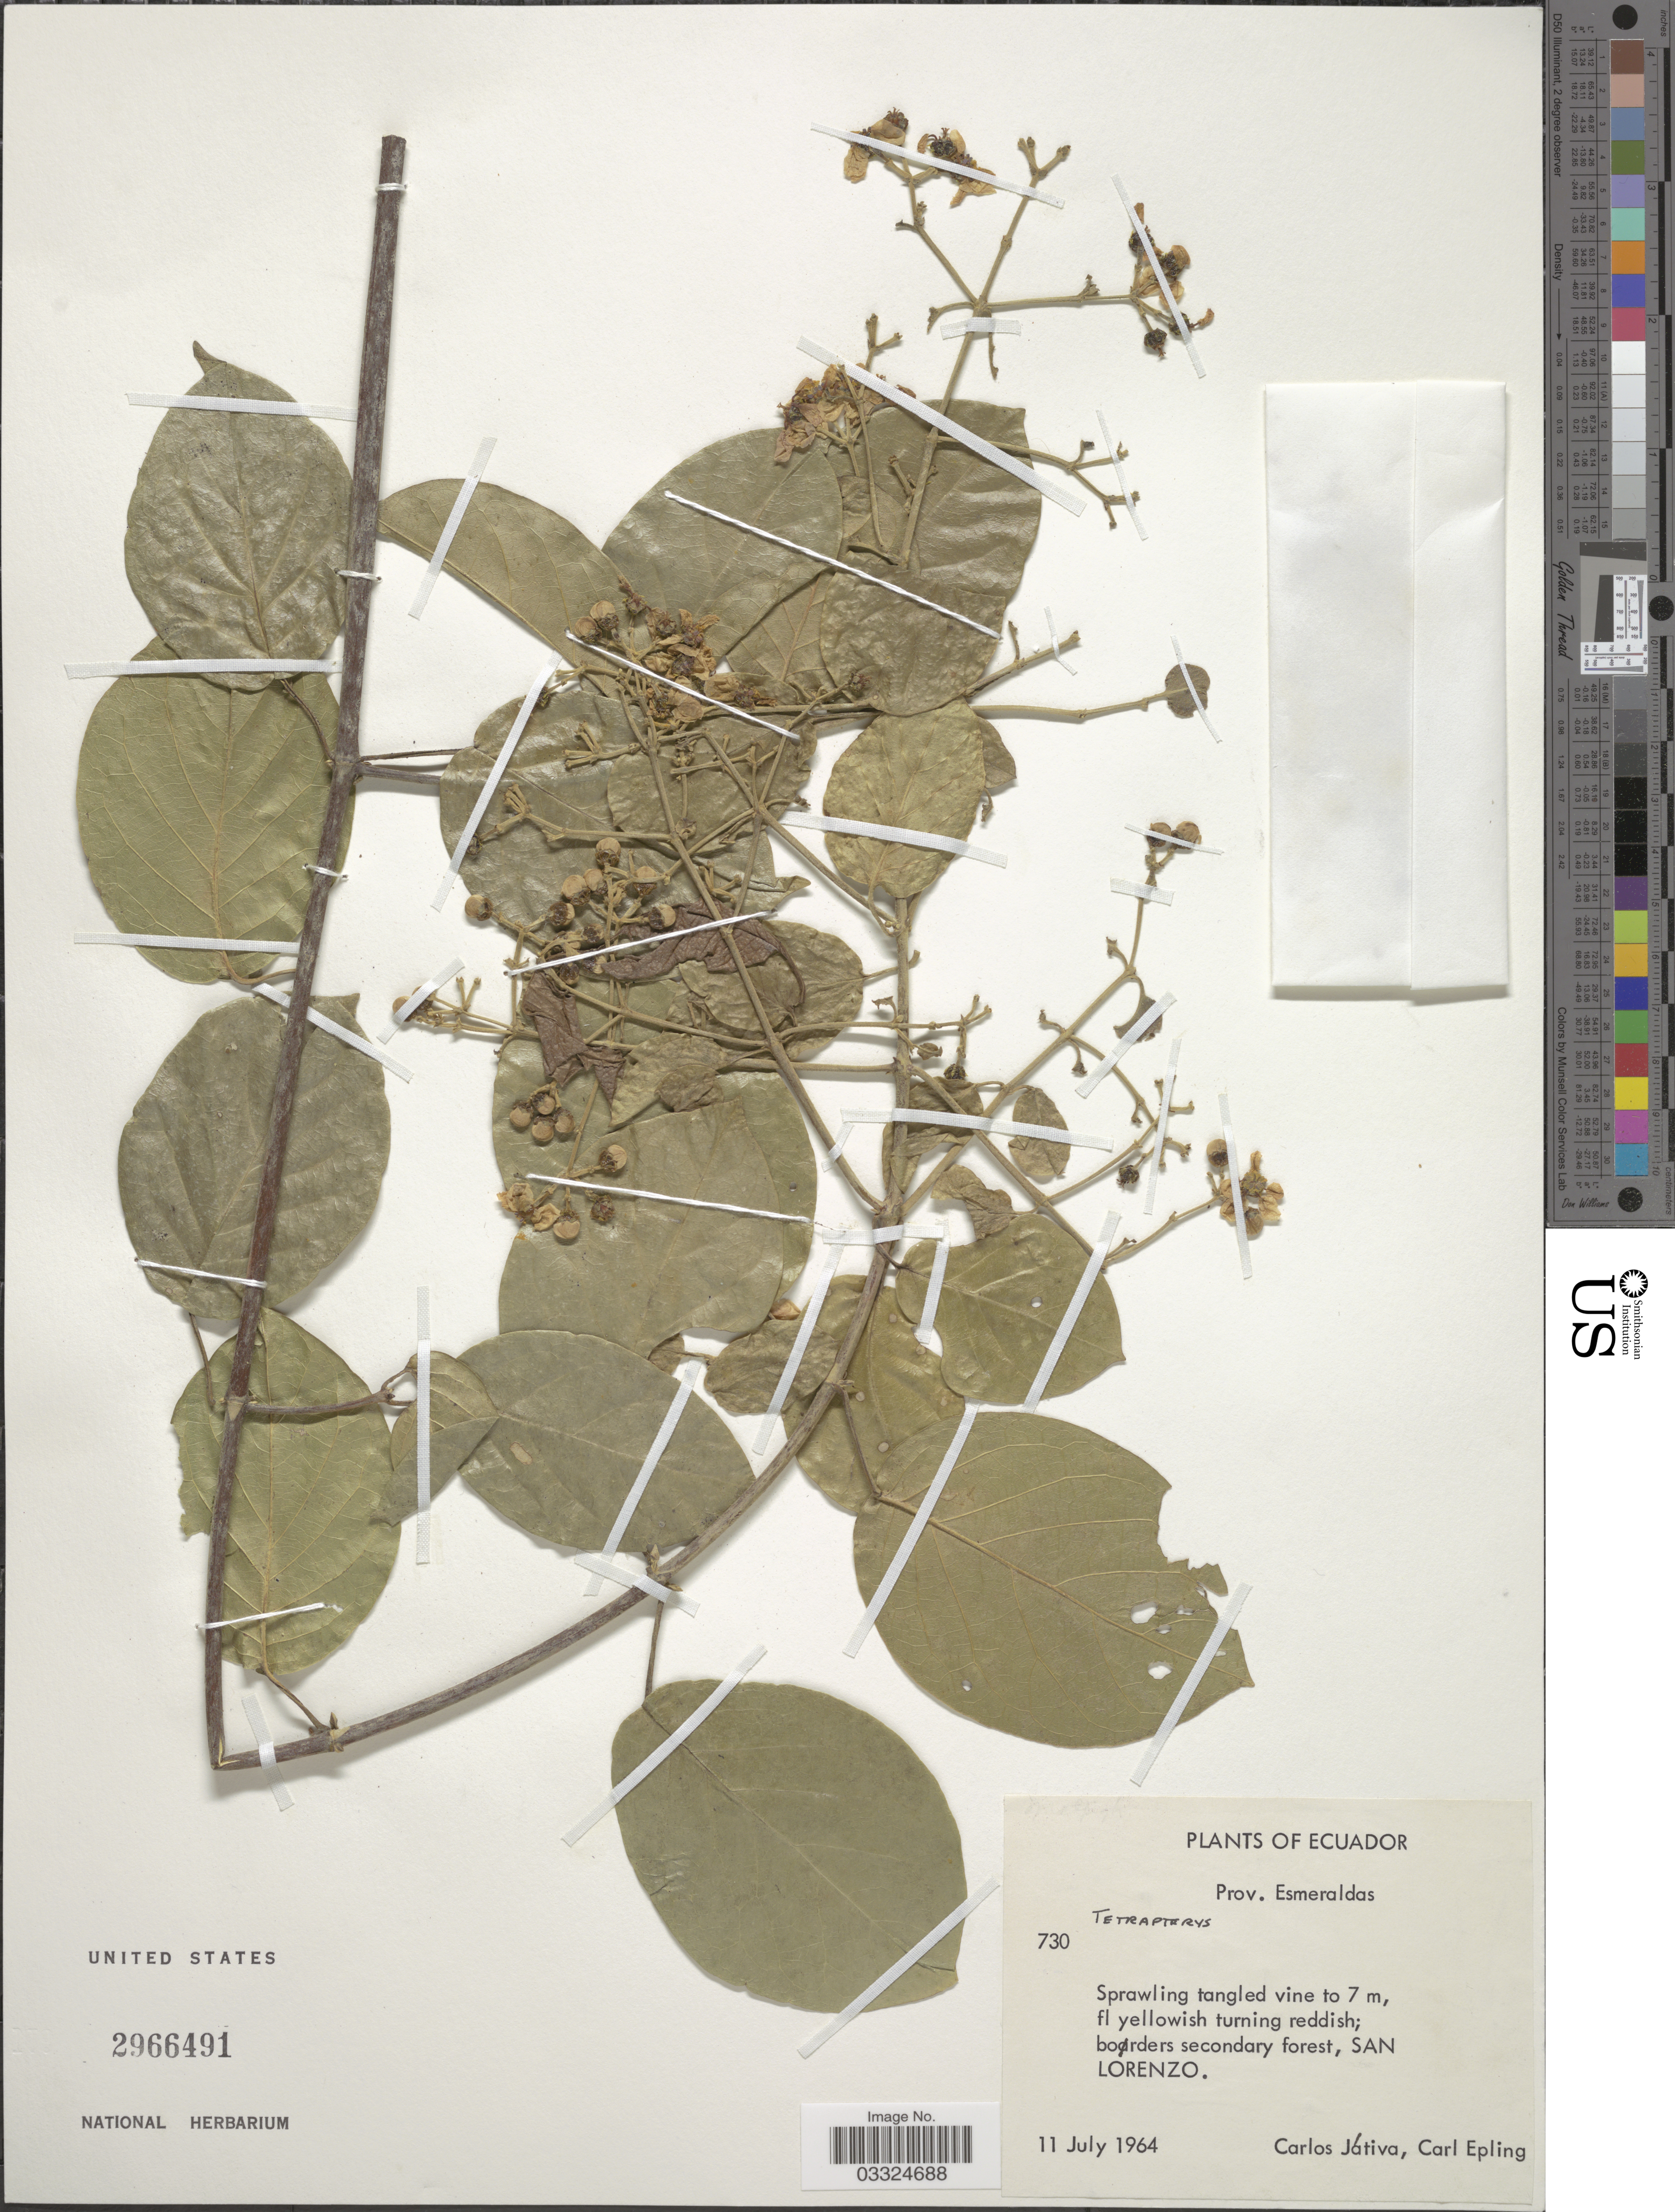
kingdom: Plantae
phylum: Tracheophyta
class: Magnoliopsida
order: Malpighiales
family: Malpighiaceae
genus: Tetrapterys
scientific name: Tetrapterys sp.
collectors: C. D. Játiva & C. C. Epling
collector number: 730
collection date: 1964-07-11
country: Ecuador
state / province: Esmeraldas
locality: Borders secondary forest, San Lorenzo.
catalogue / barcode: US 2966491